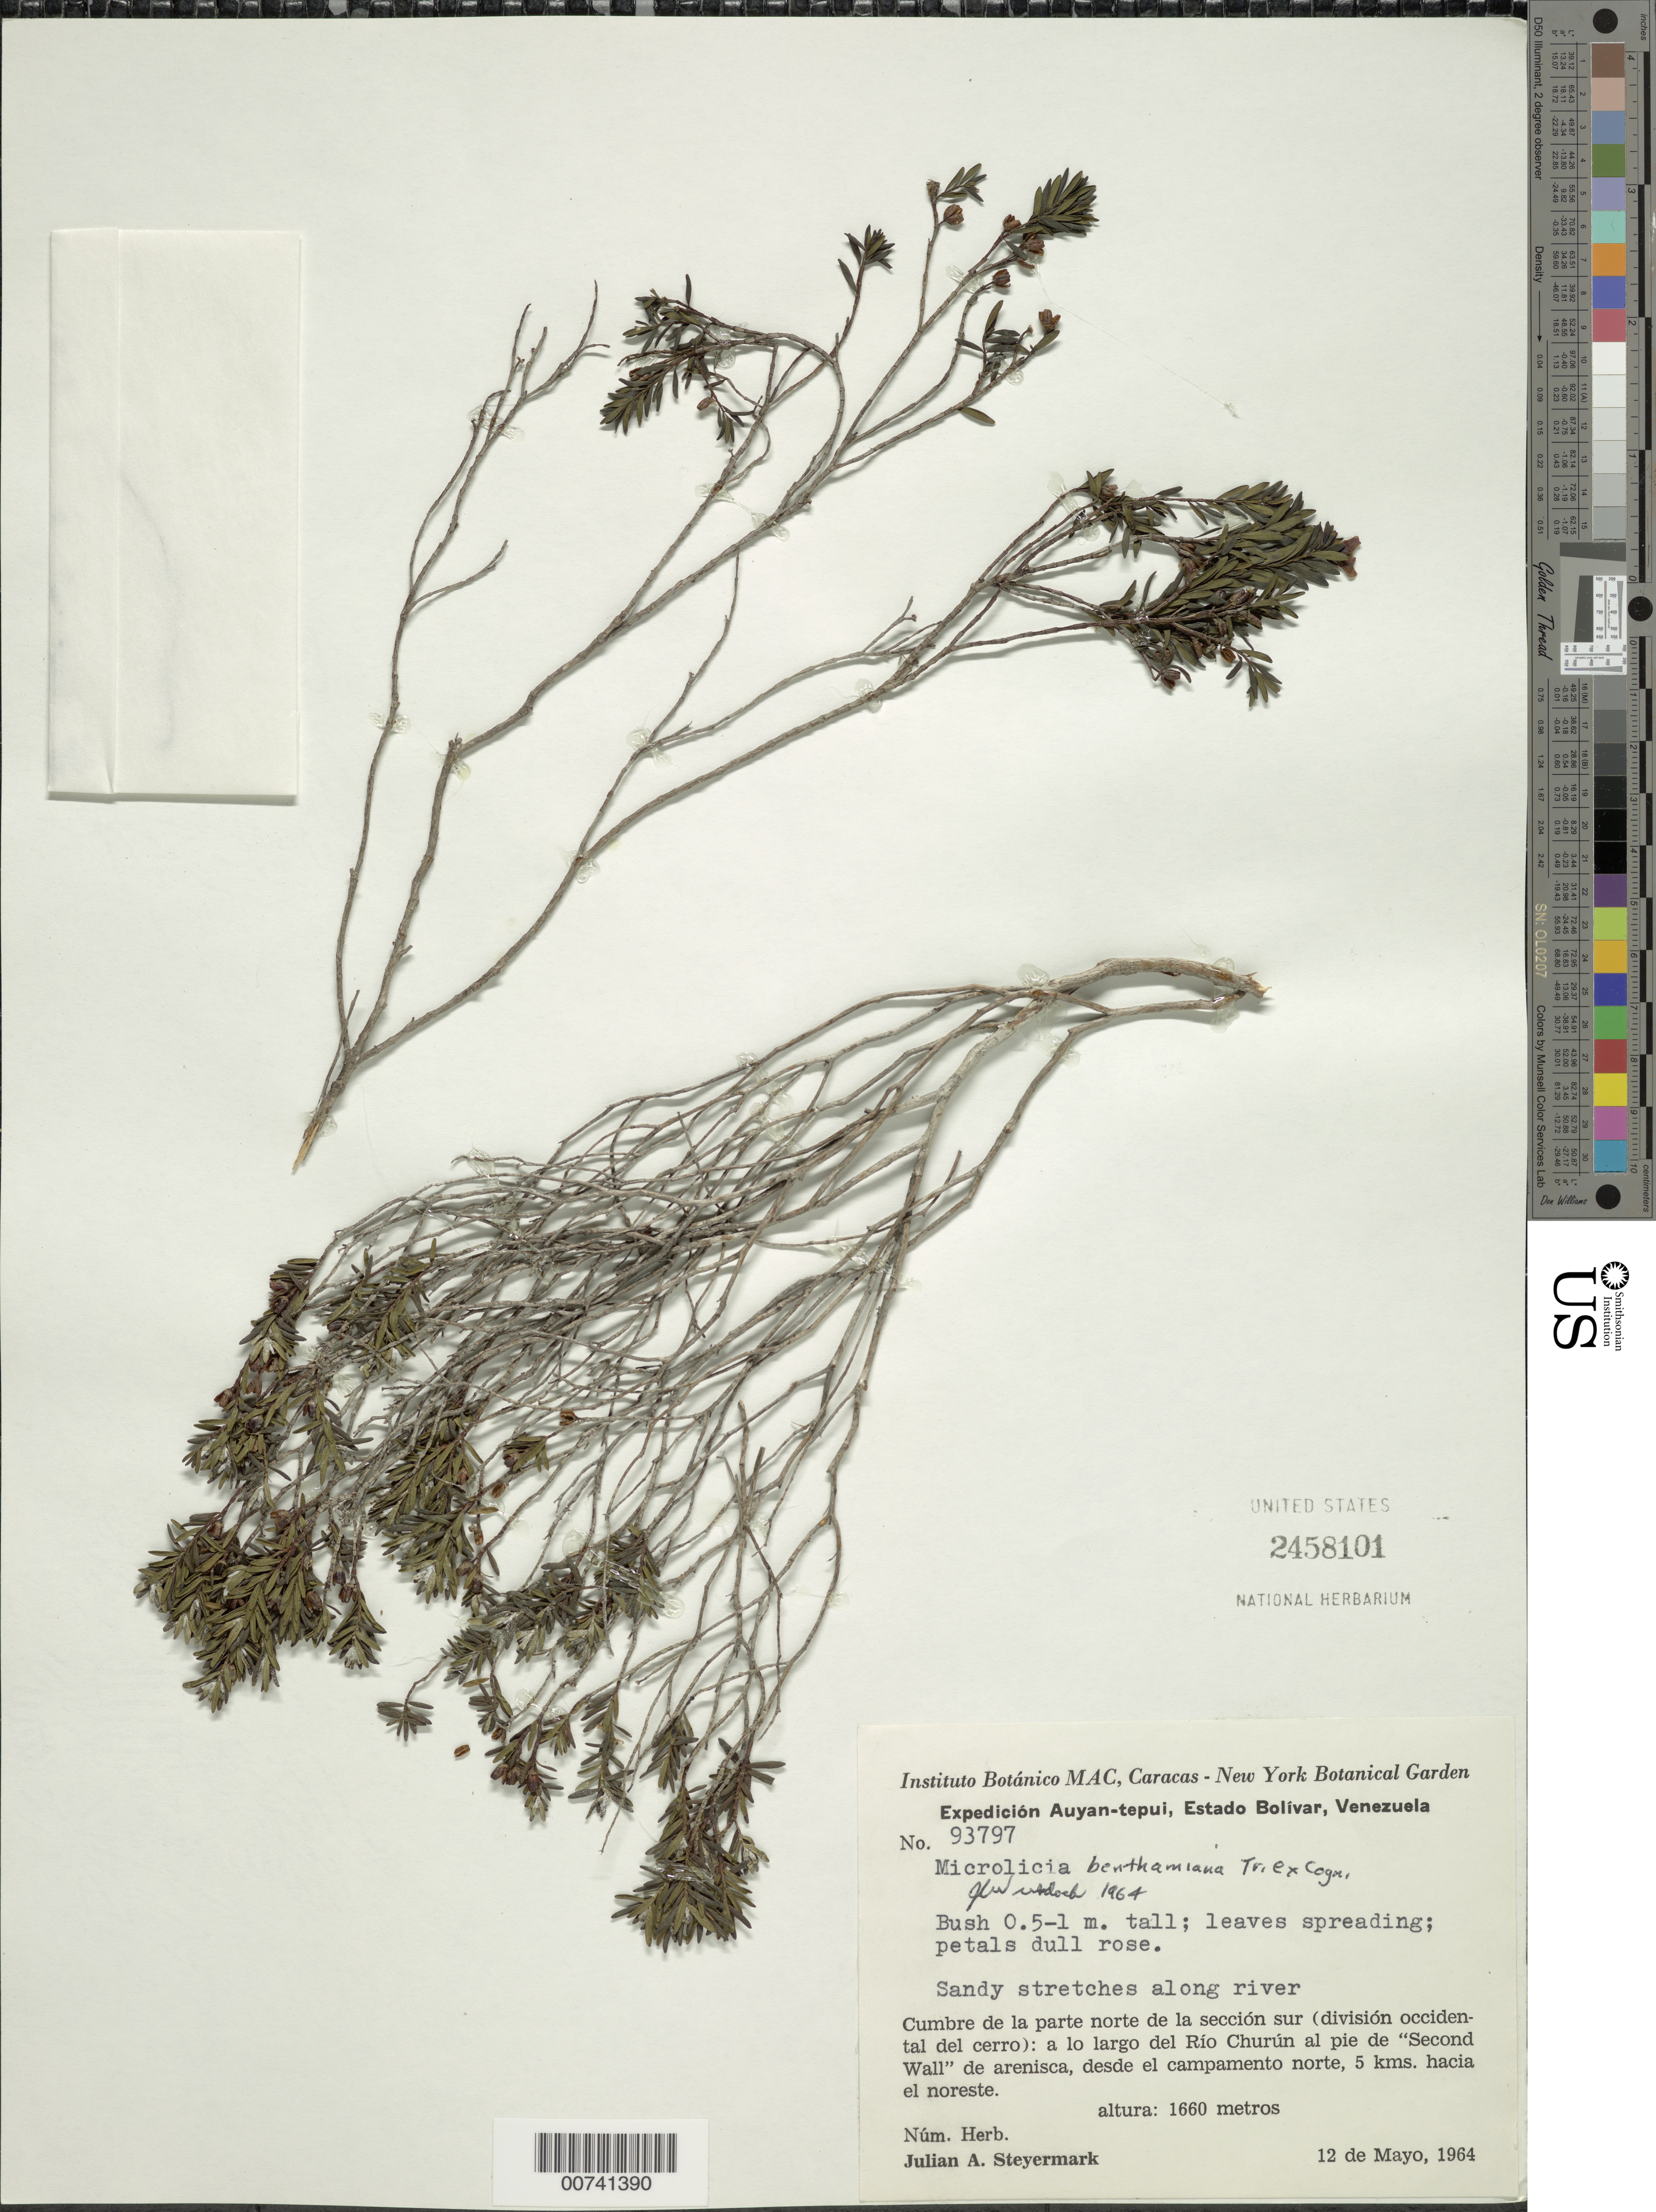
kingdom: Plantae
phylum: Tracheophyta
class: Magnoliopsida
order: Myrtales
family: Melastomataceae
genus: Microlicia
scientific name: Microlicia benthamiana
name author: Triana ex Cogn.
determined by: Wurdack, John J., (US), US (UNITED STATES)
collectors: J. Steyermark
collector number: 93797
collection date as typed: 12-May-64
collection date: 1964-05-12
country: Venezuela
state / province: Bolívar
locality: Auyan-tepuí, Río Churún, de la parte norte de la sección sur (división occidental del cerro); a lo largo del Río Churún al pie de "Second Wall" desde el campamento norte, 5 km hacia el noreste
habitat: Sandy stretches along river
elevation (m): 1660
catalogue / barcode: US 2458101